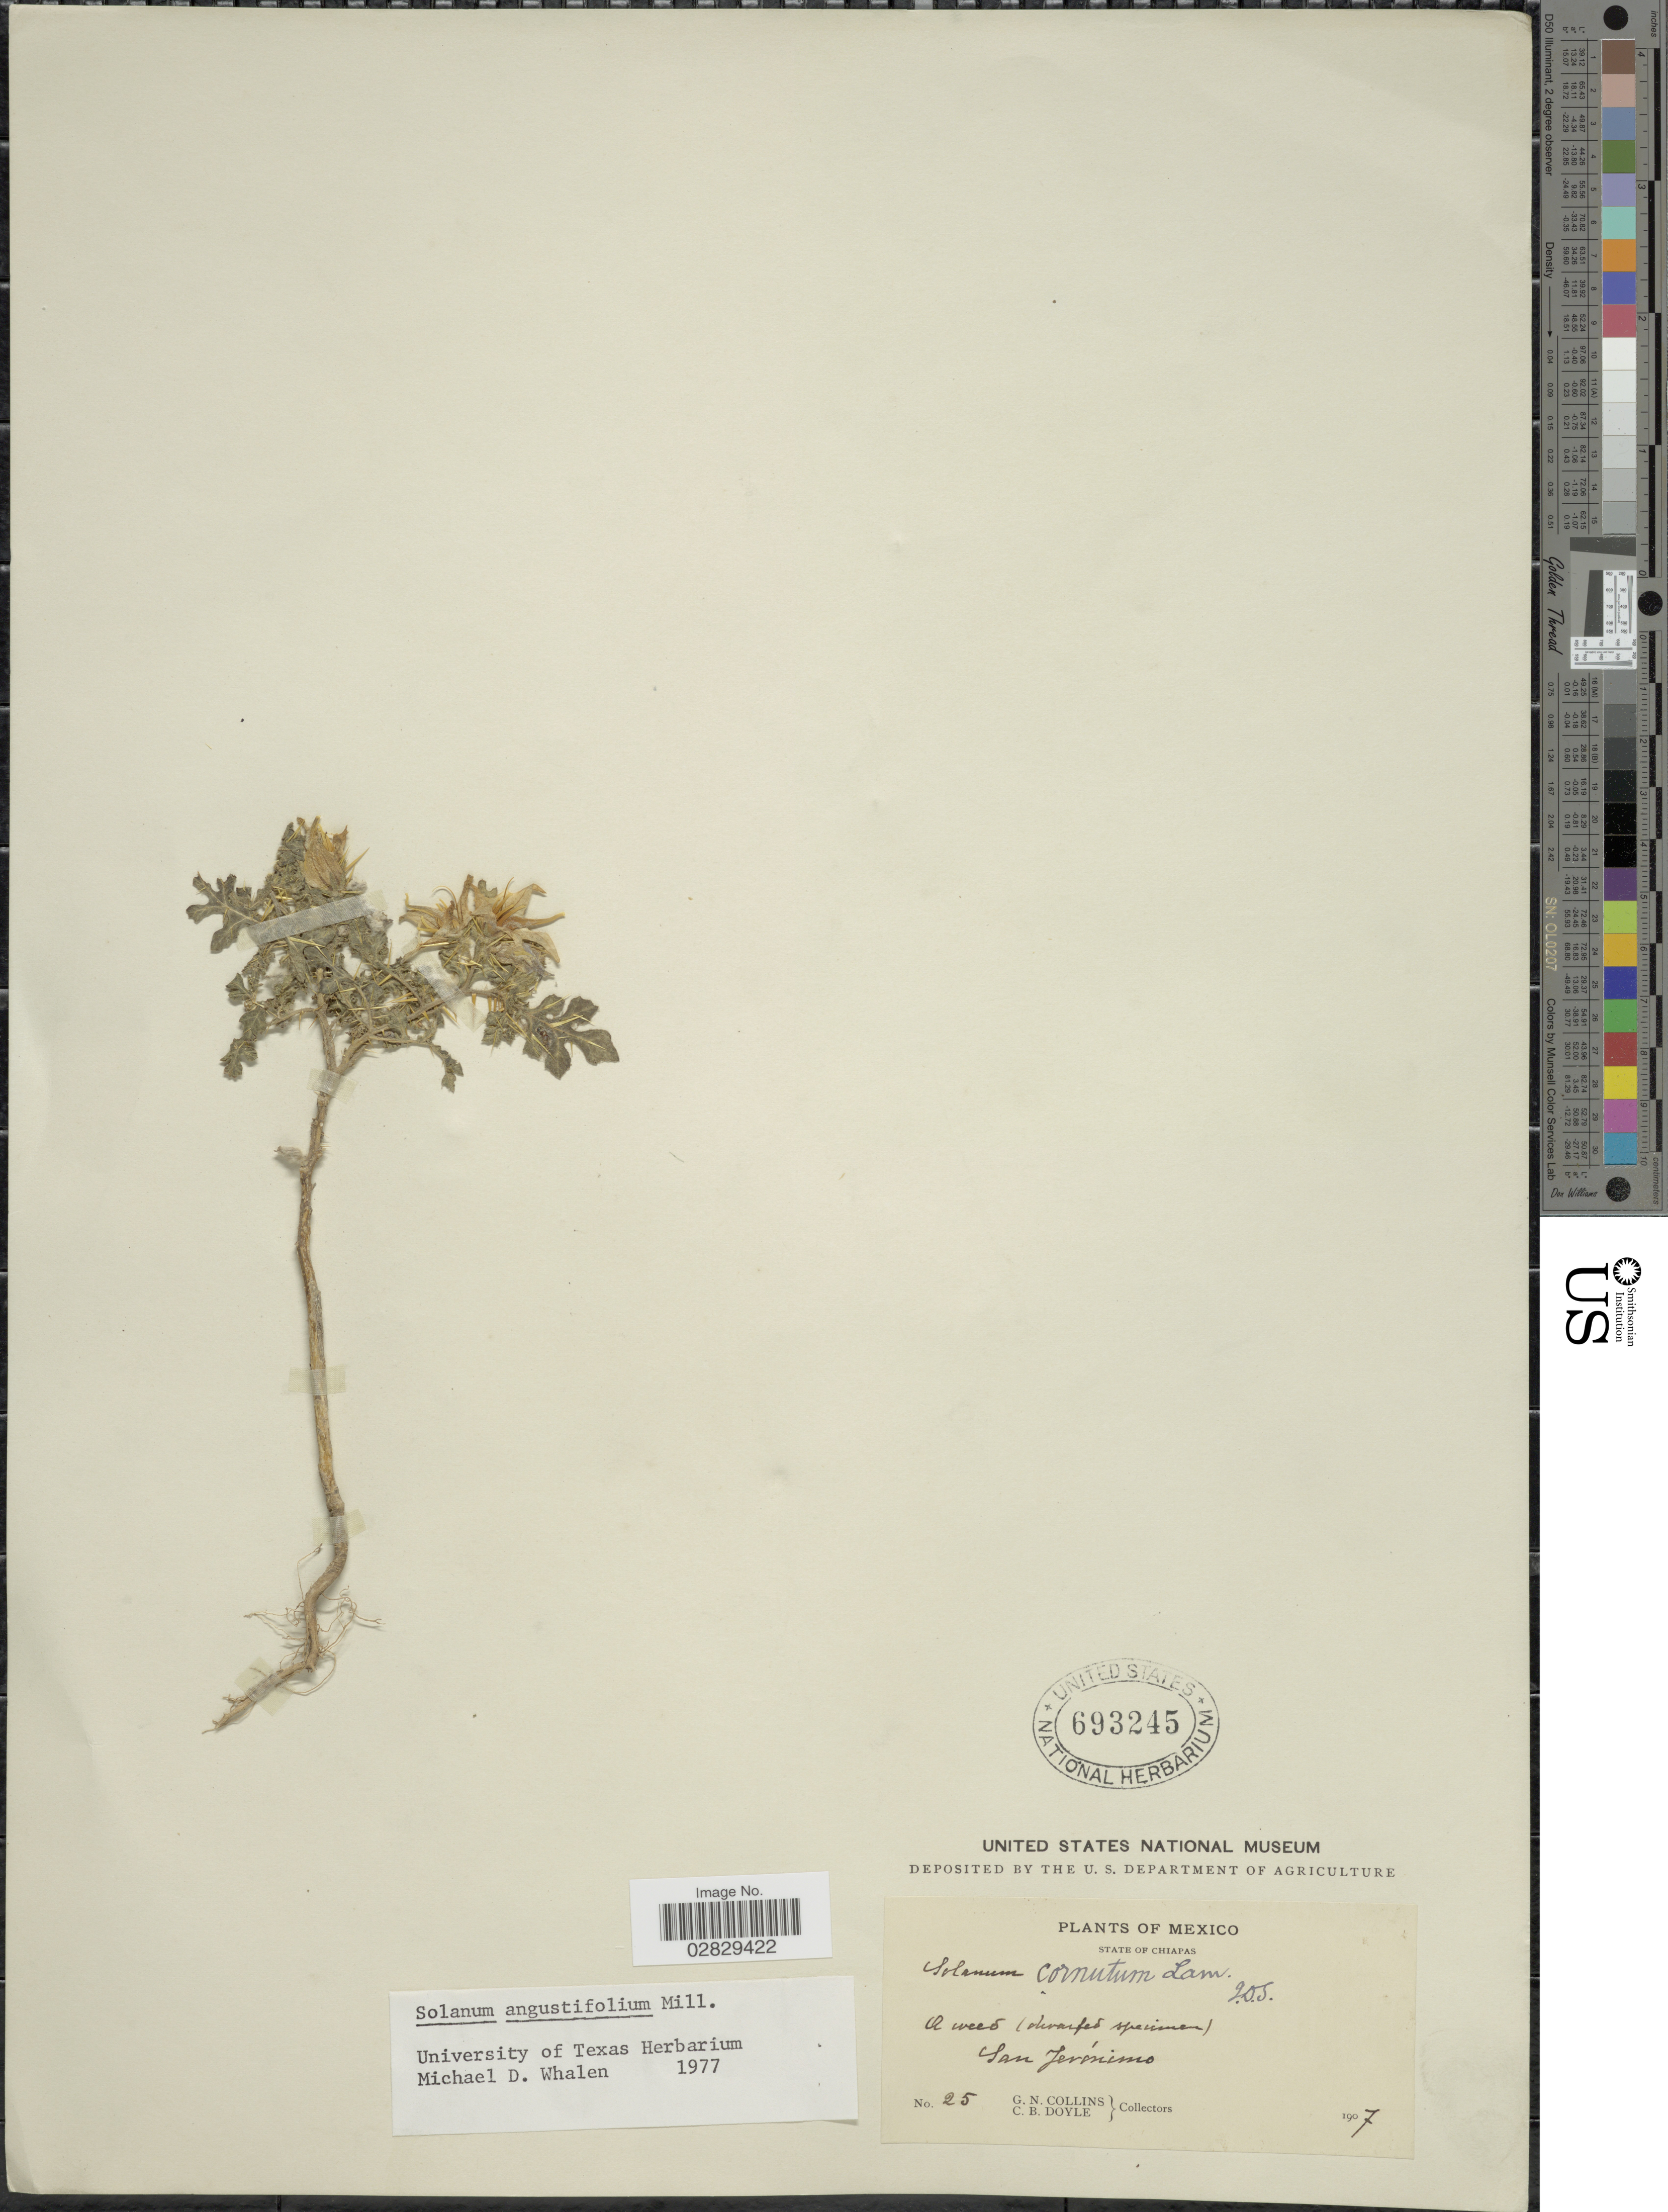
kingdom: Plantae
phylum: Tracheophyta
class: Magnoliopsida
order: Solanales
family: Solanaceae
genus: Solanum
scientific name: Solanum angustifolium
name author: Mill.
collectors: G. Collins & C. Doyle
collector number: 25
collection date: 1907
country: Mexico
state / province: Chiapas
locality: San Jerónimo.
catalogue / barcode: US 693245